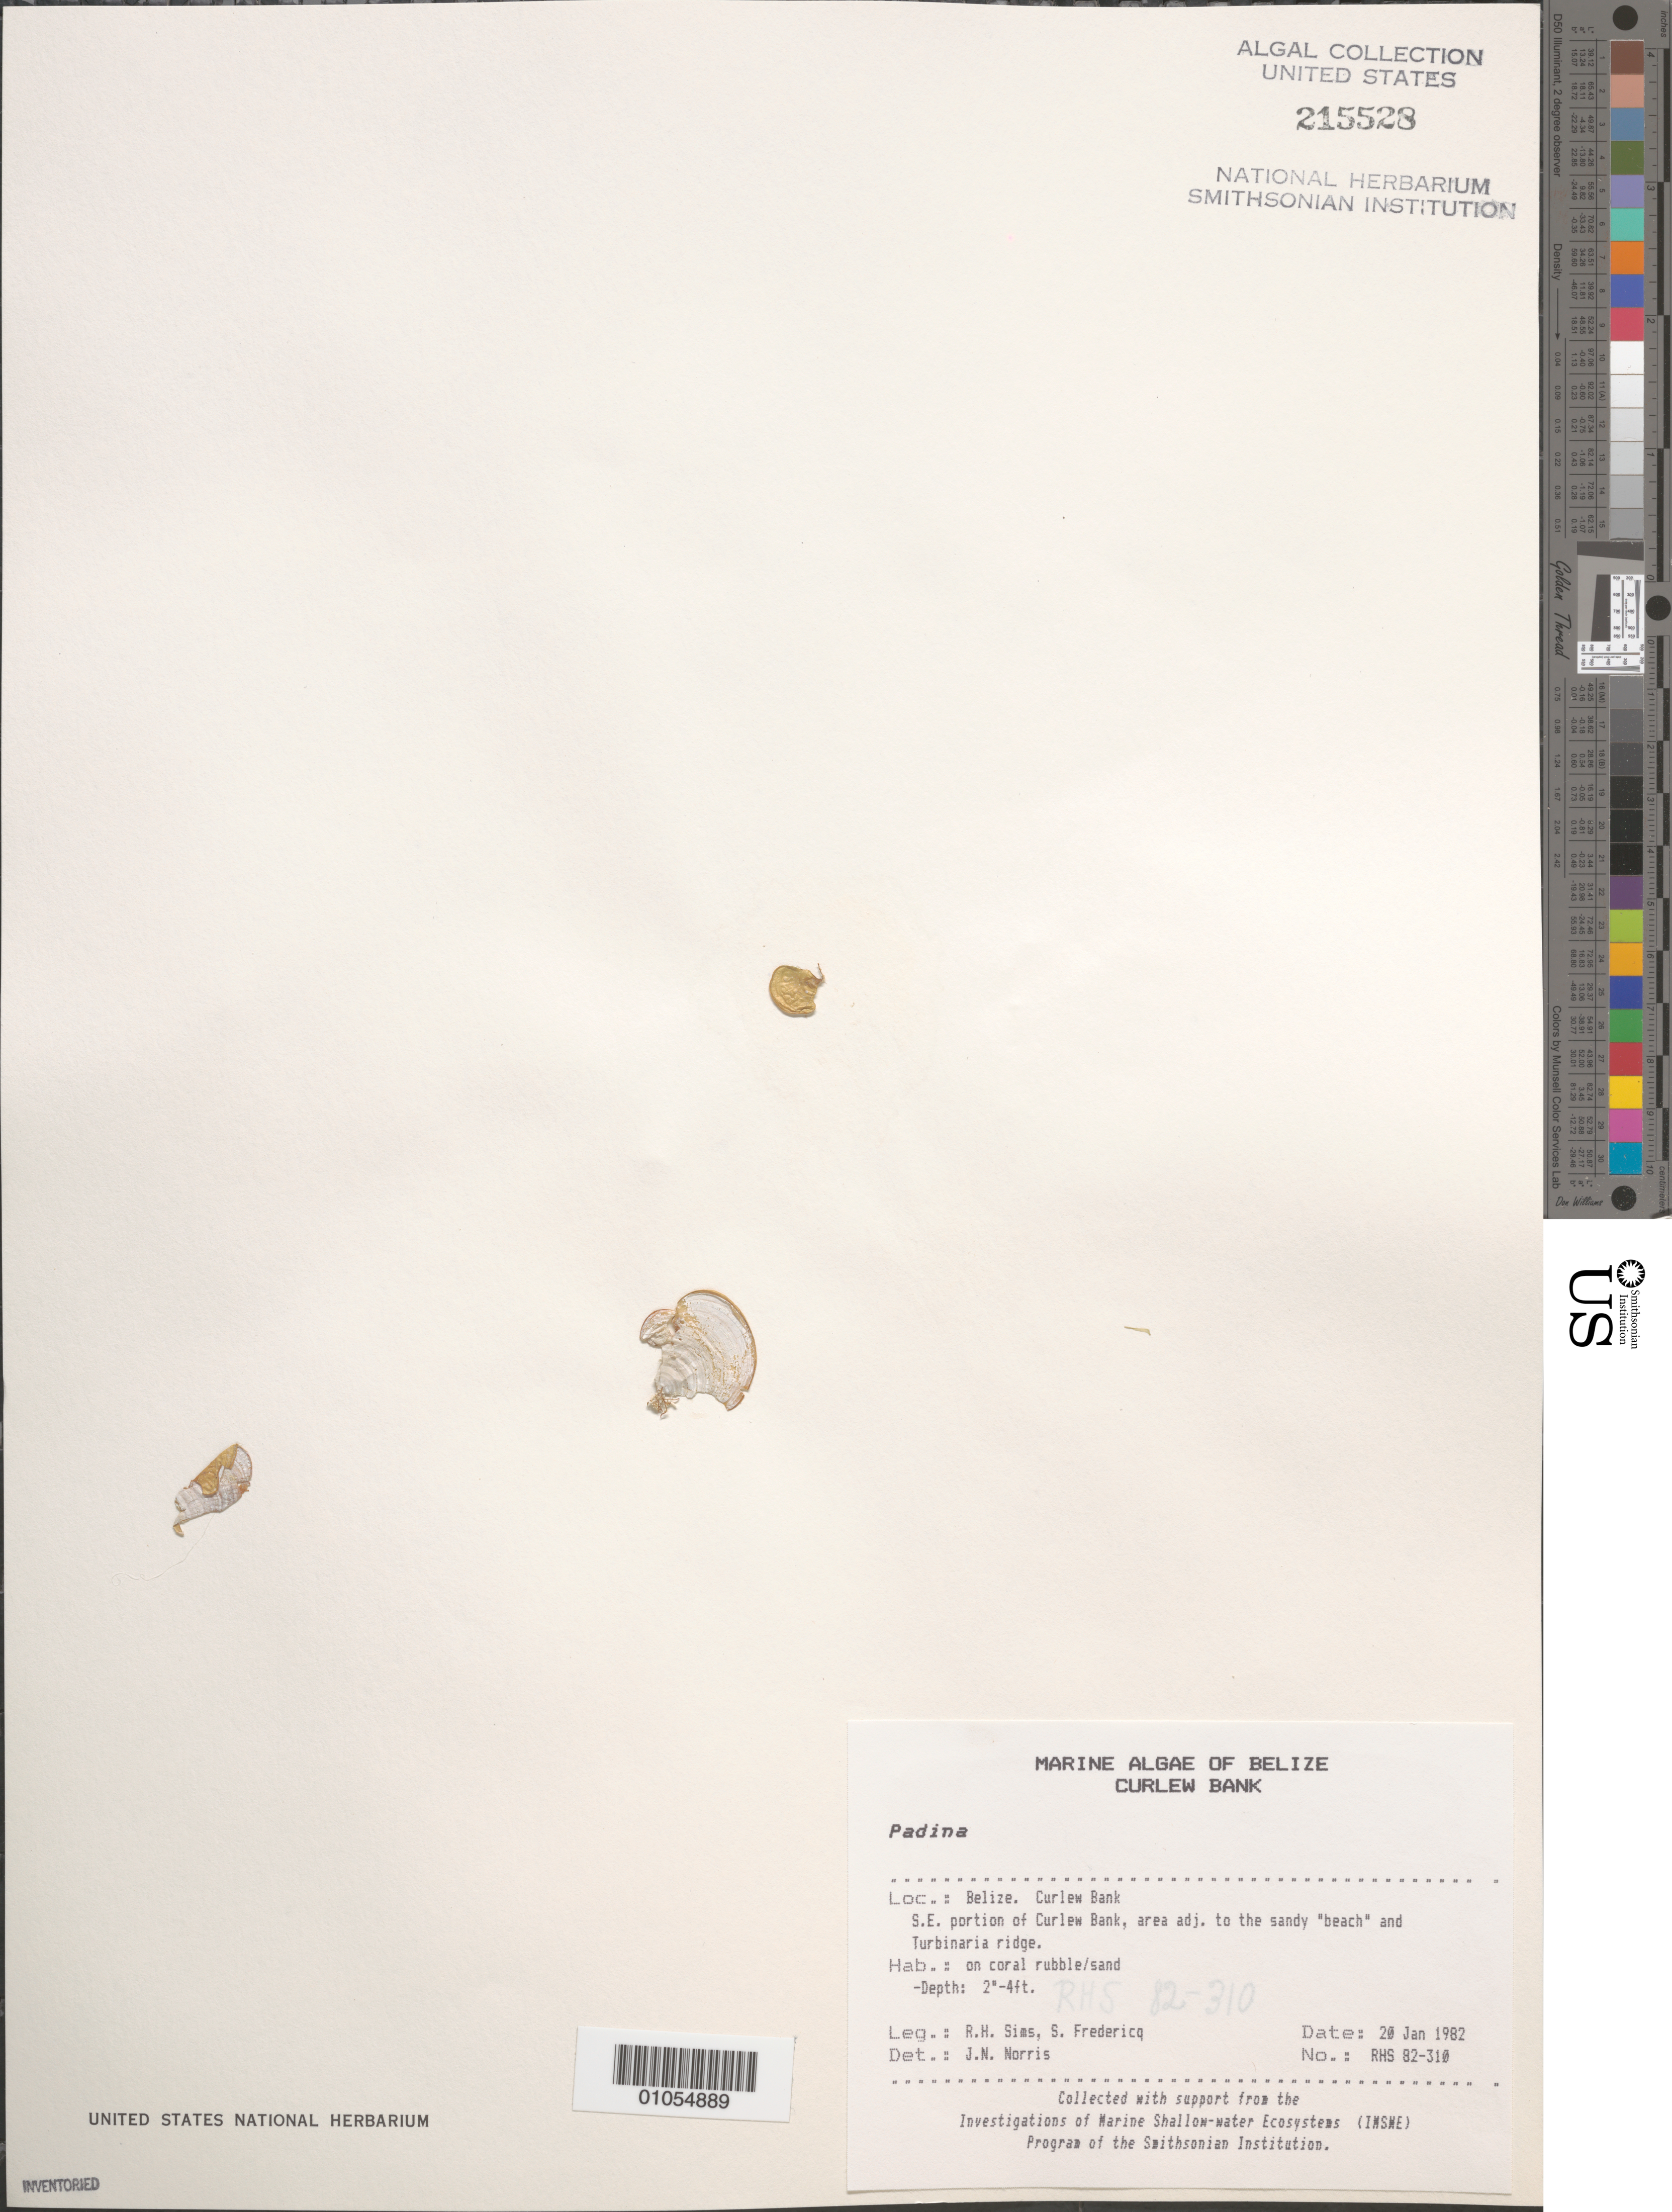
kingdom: Chromista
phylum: Ochrophyta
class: Phaeophyceae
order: Dictyotales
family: Dictyotaceae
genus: Padina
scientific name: Padina sp.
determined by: Norris, James N.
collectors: R. H. Sims & S. Fredericq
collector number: RHS 82-310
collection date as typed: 20 Jan 1982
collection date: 1982-01-20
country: Belize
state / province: Stann Creek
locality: Curlew Bank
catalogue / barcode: US 215528